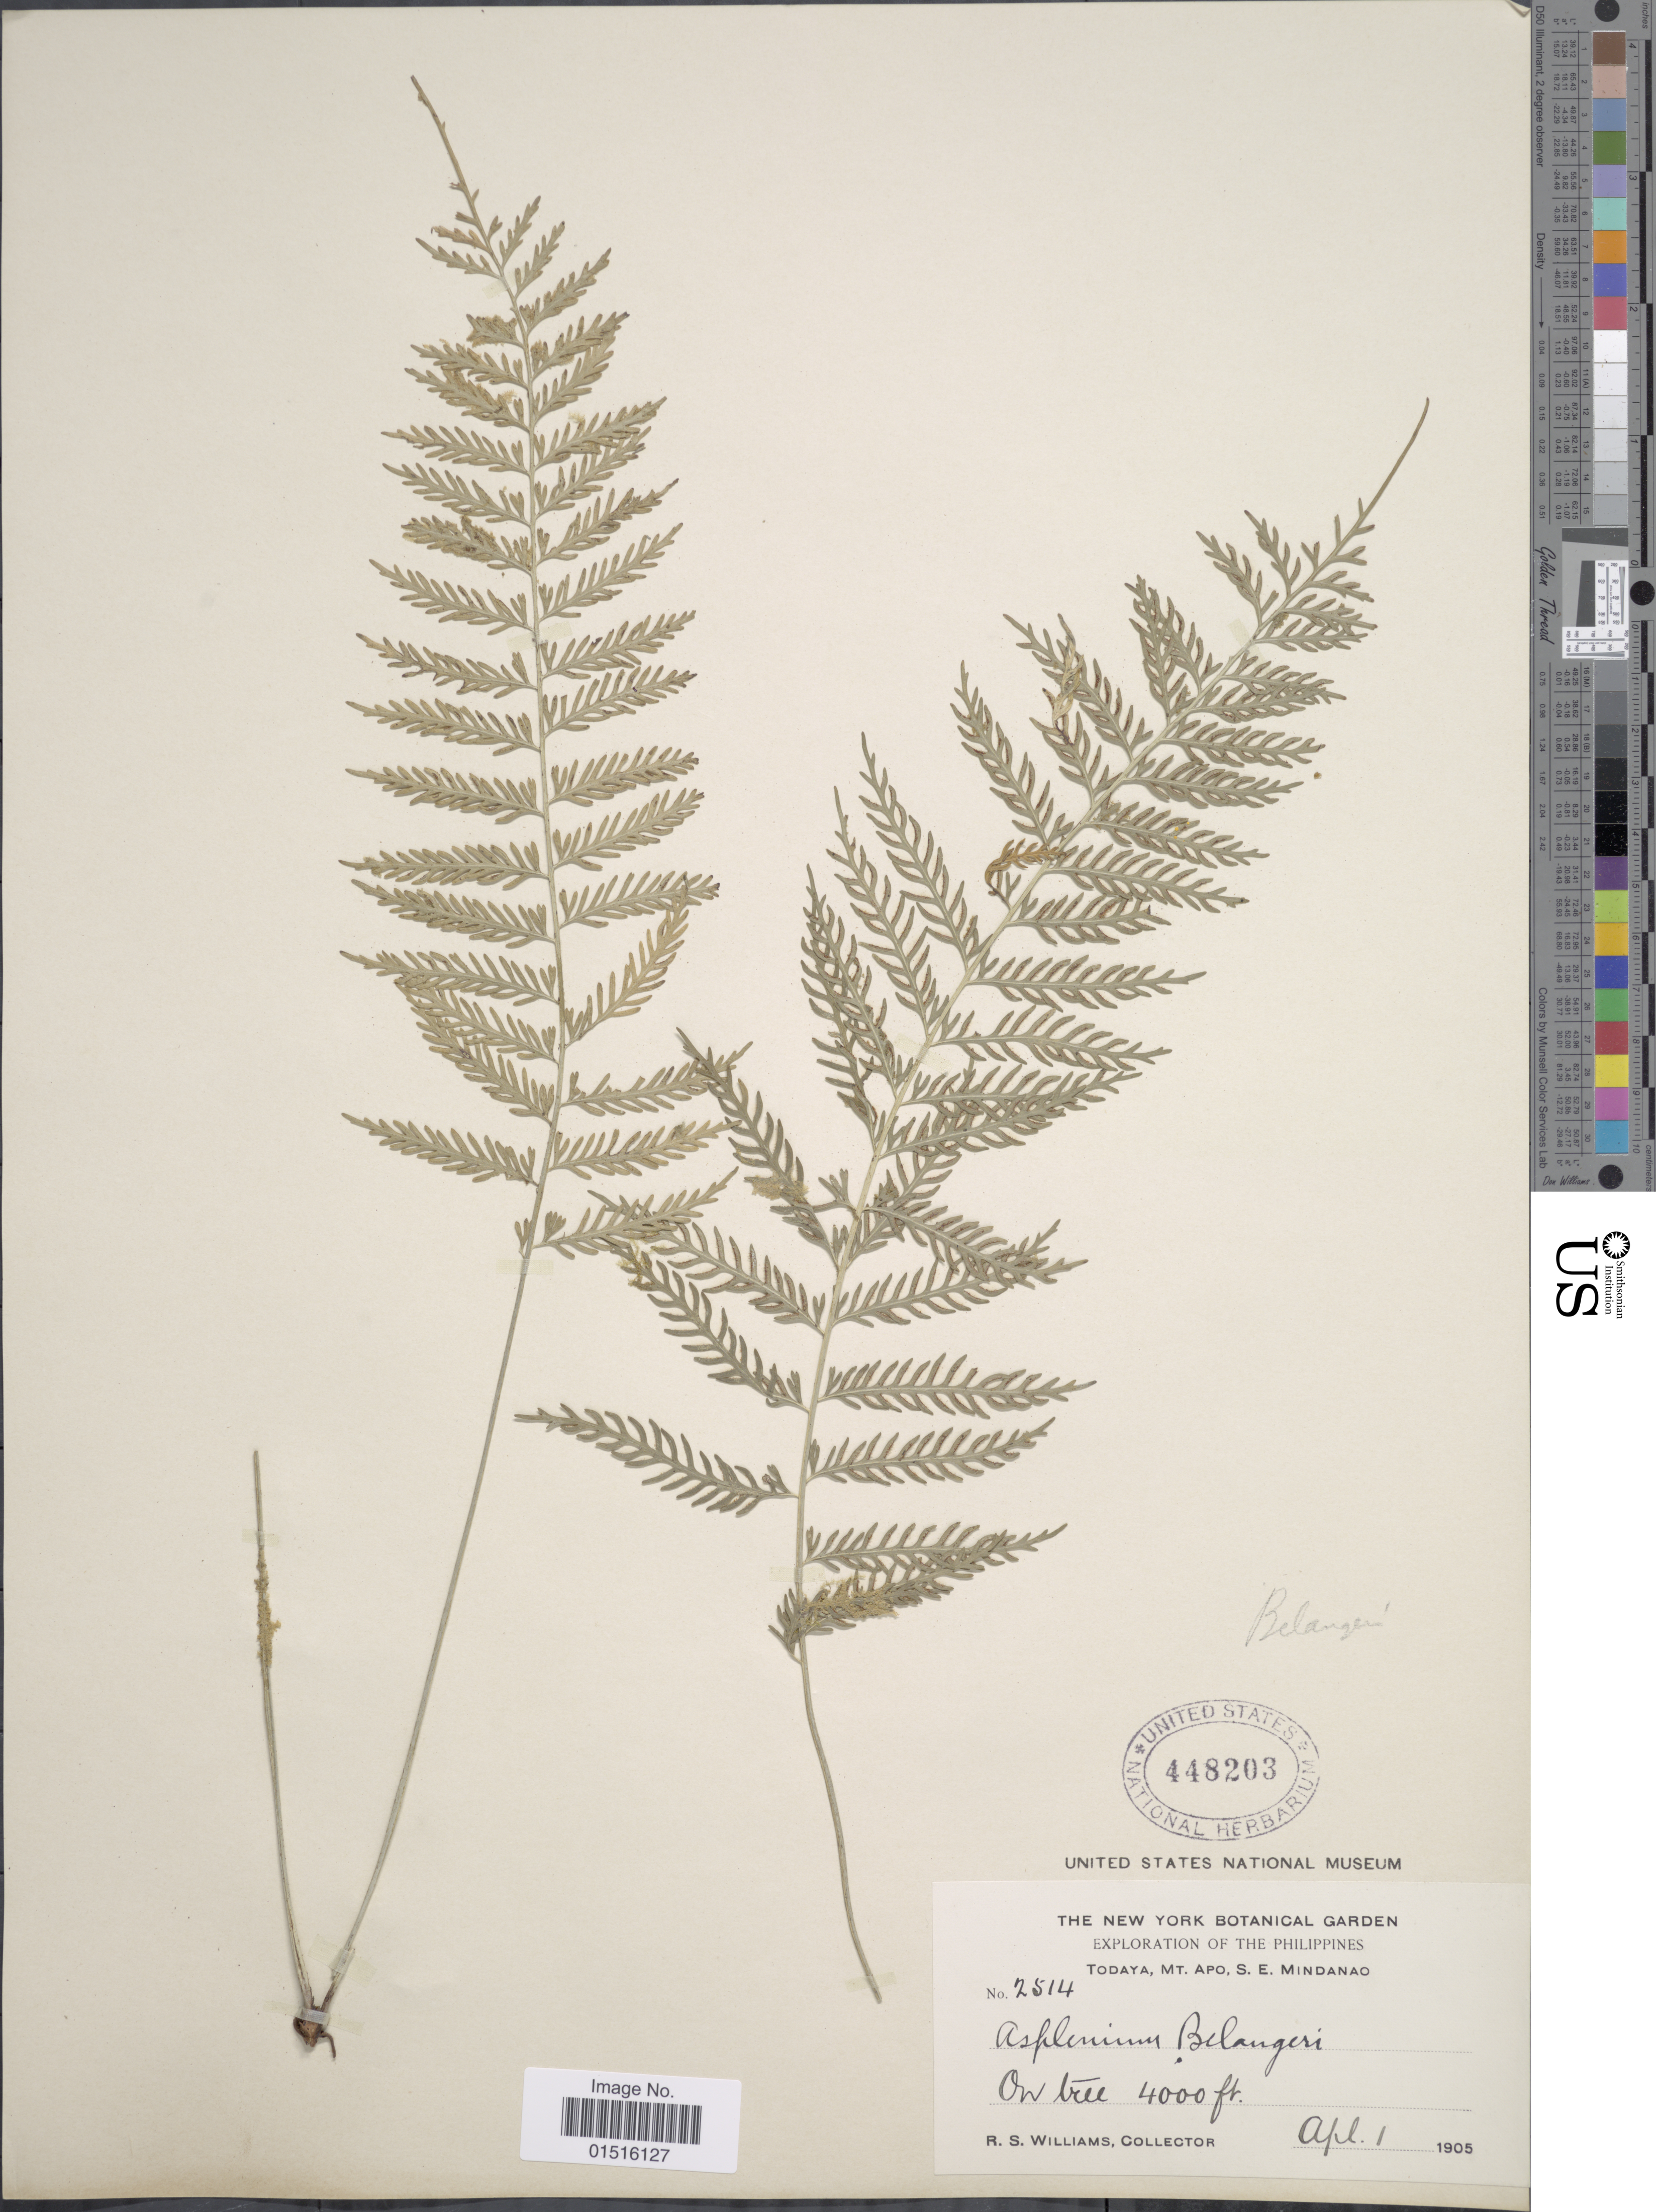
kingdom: Plantae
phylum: Tracheophyta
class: Polypodiopsida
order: Polypodiales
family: Aspleniaceae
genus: Asplenium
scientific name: Asplenium belangeri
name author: Bory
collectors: R. S. Williams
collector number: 2514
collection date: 1905-04-01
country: Philippines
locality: Todaya, Mt. Apo, S. E. Mindanao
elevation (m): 1219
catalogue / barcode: US 448203